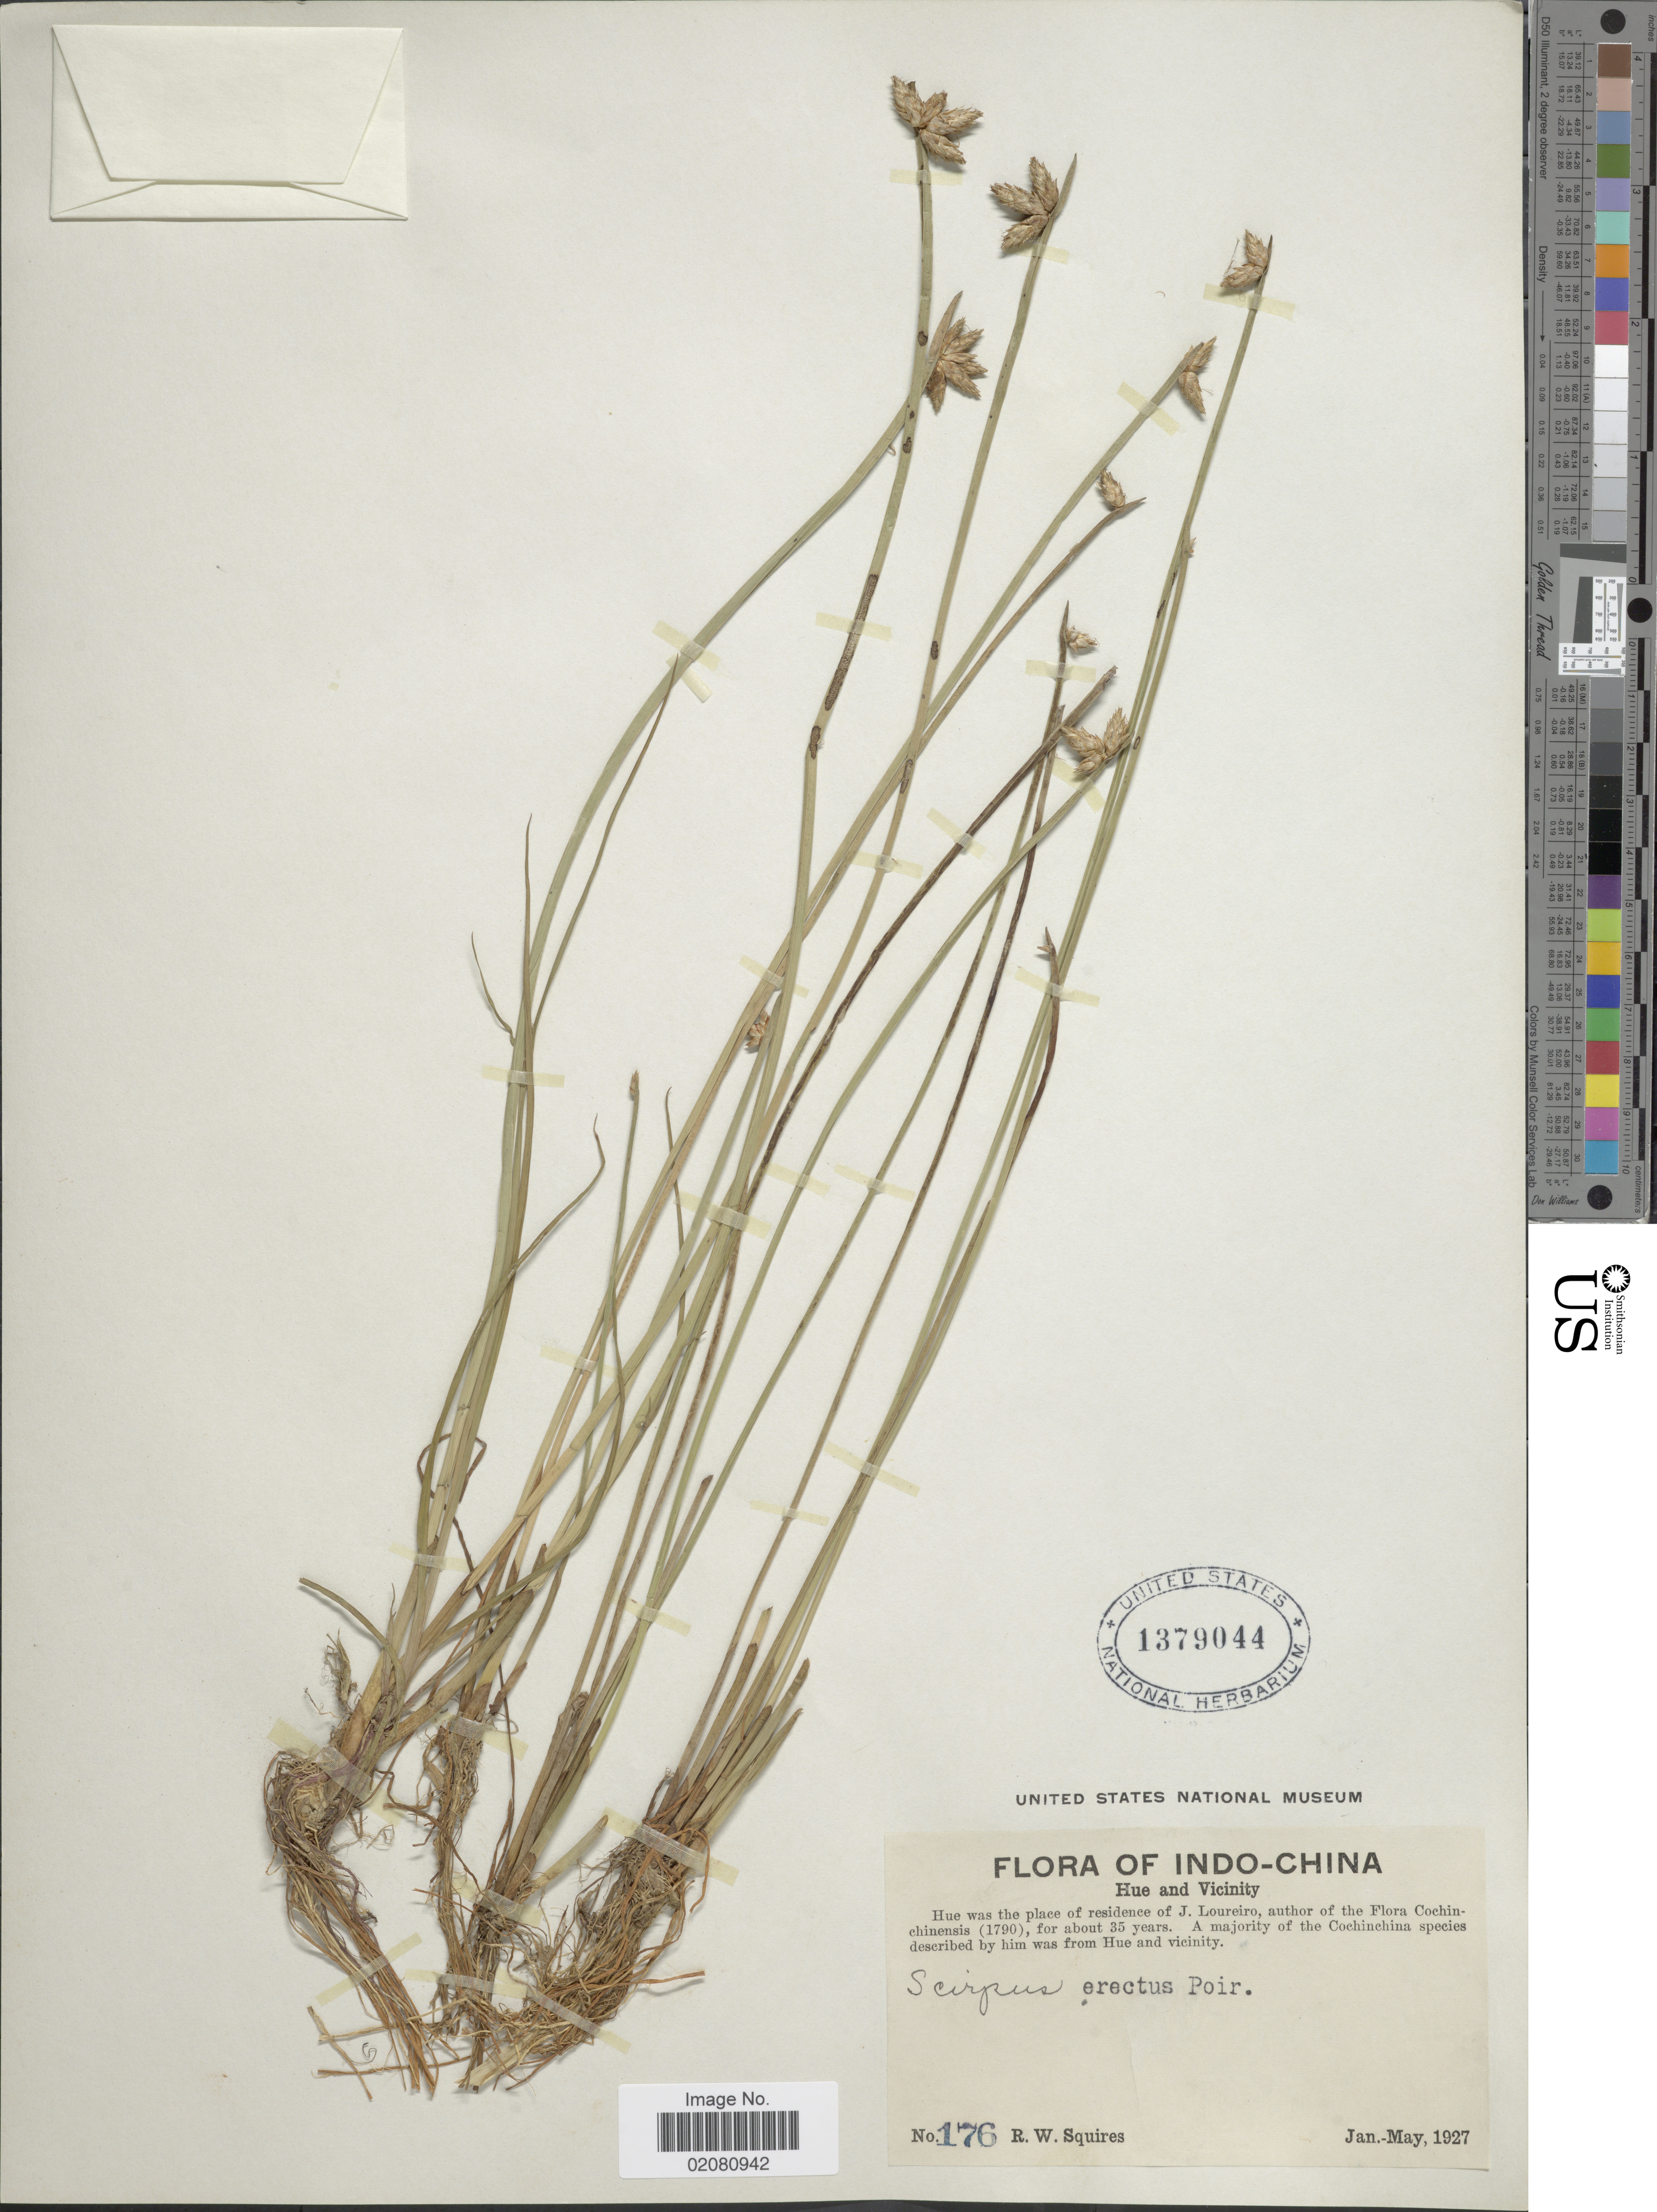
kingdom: Plantae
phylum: Tracheophyta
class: Liliopsida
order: Poales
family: Cyperaceae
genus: Schoenoplectus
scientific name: Schoenoplectus juncoides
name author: (Roxb.) Palla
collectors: R. Squires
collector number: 176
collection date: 1927-01/1927-05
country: Vietnam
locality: Indo-China. Hue and Vicinity.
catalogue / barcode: US 1379044